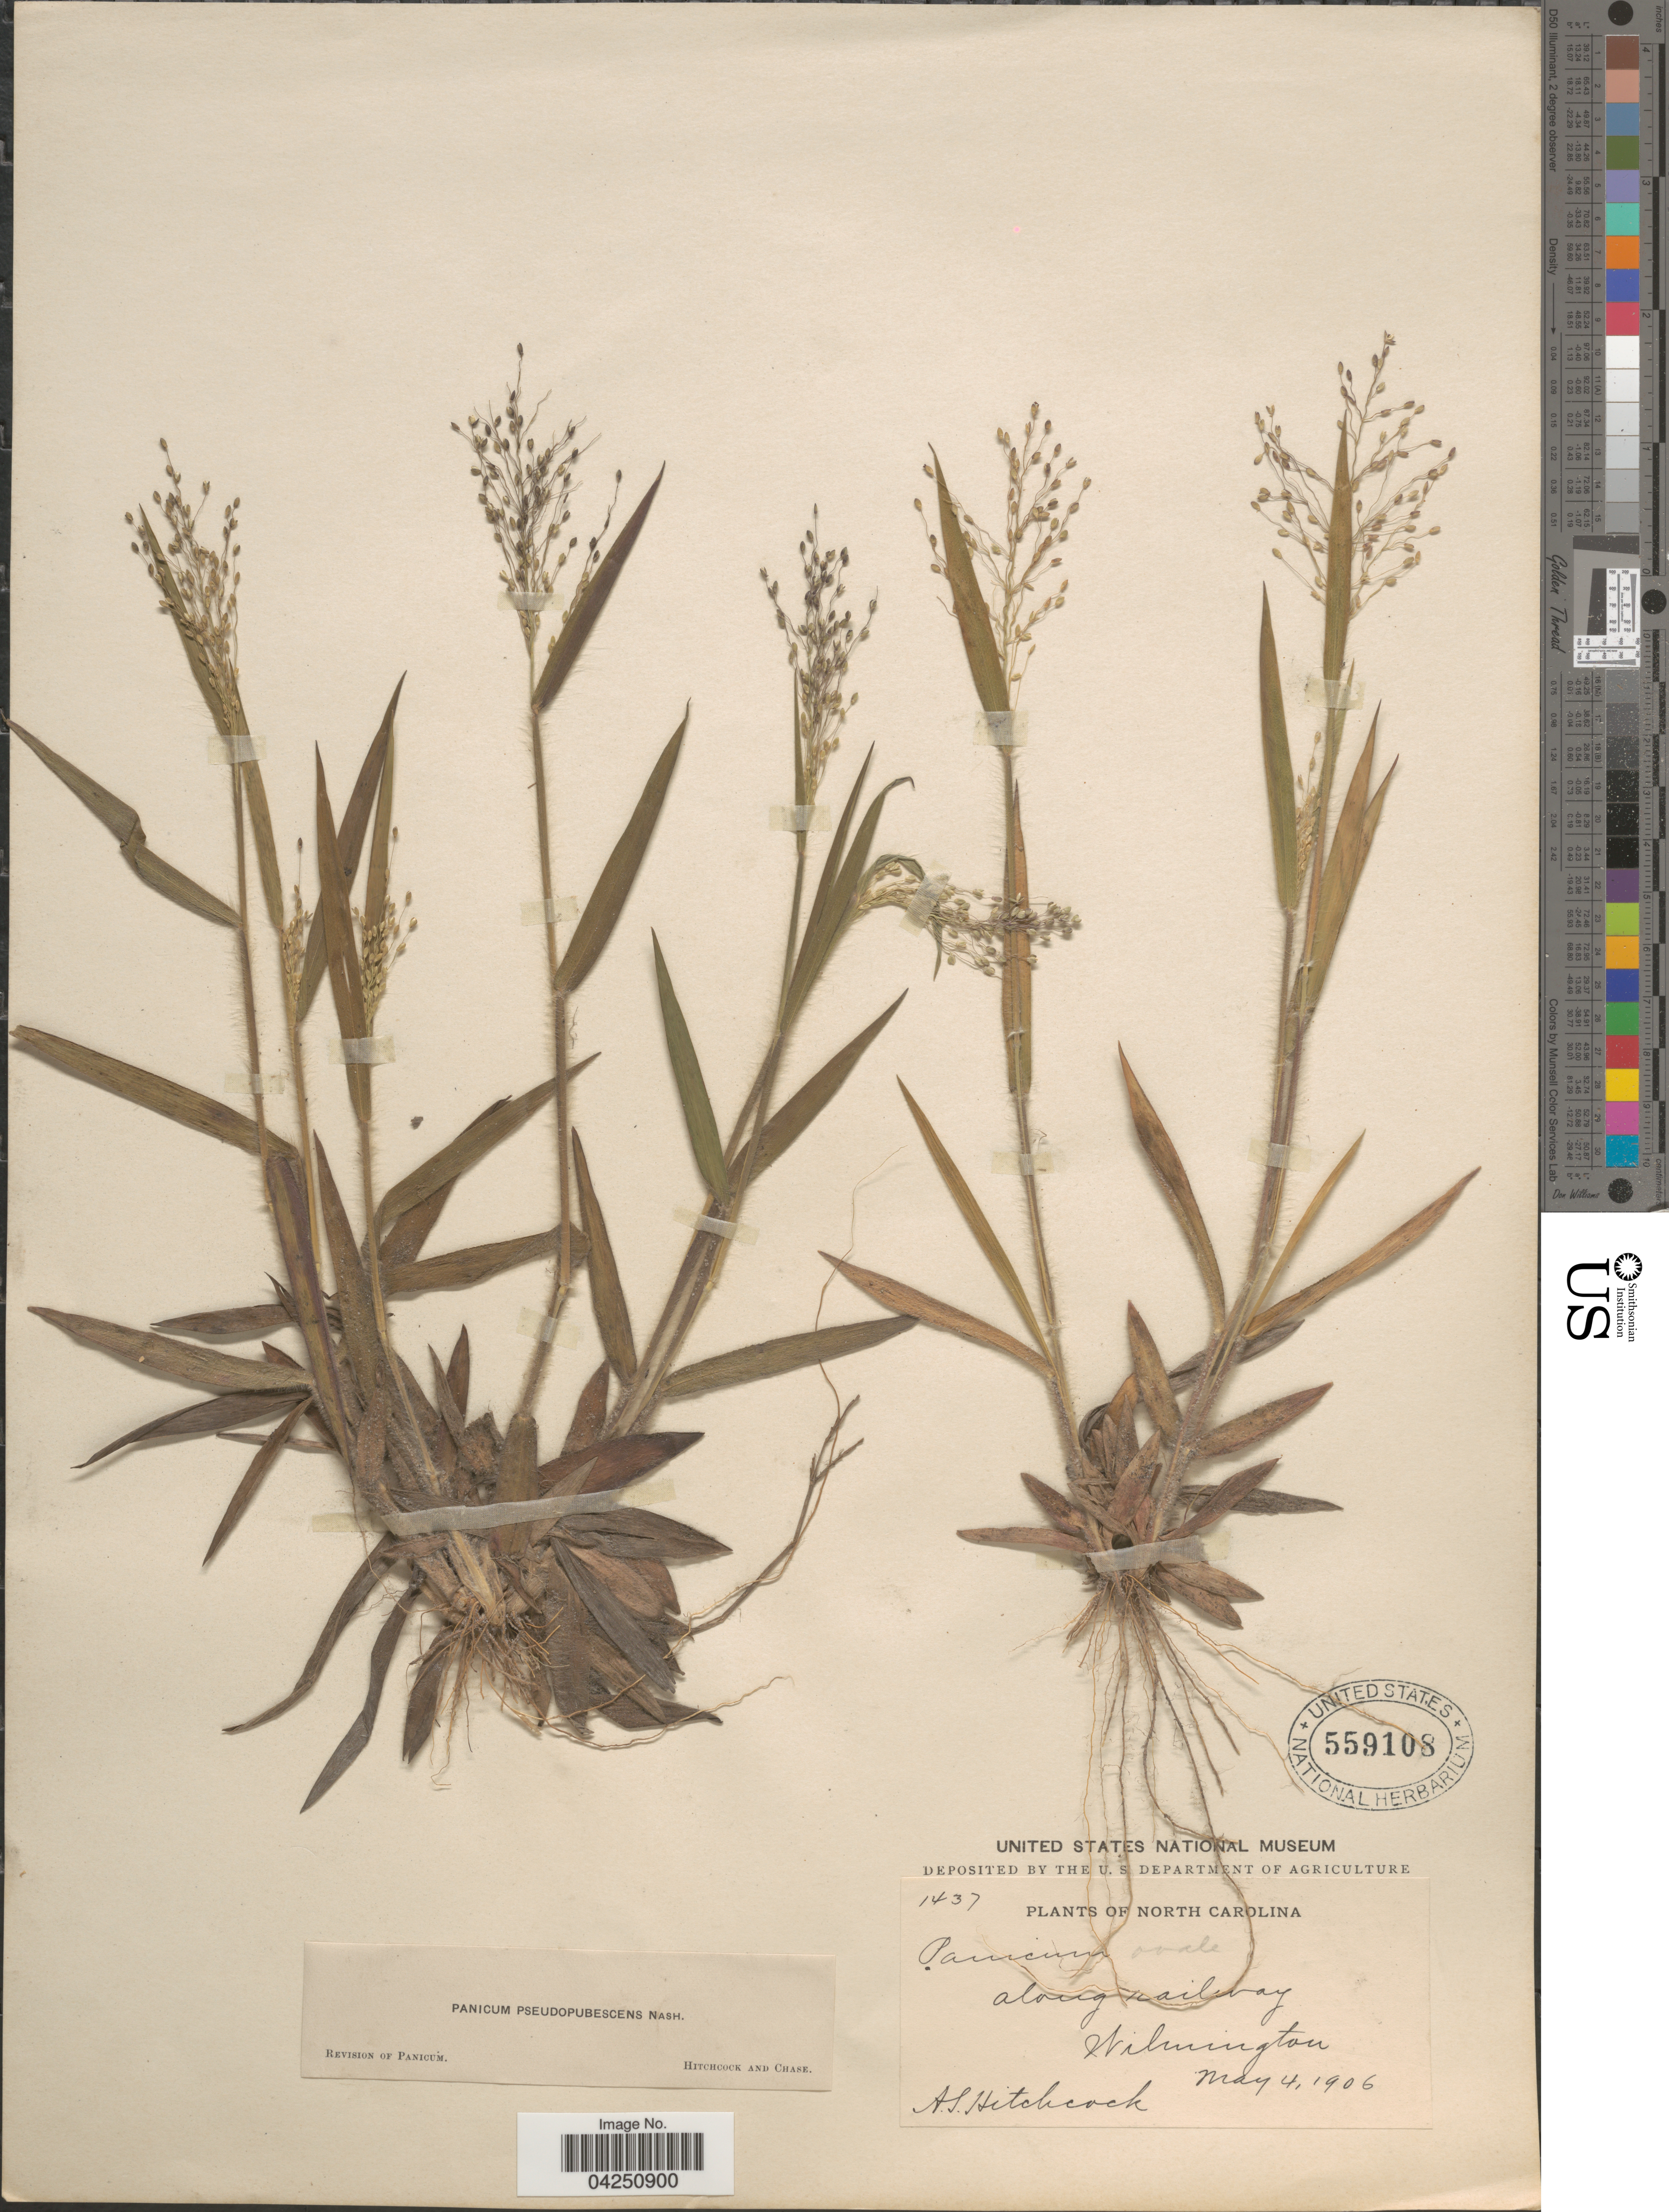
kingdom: Plantae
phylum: Tracheophyta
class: Liliopsida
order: Poales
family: Poaceae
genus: Dichanthelium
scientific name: Dichanthelium acuminatum var. acuminatum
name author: (Sw.) Gould & C.A. Clark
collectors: A. S. Hitchcock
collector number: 1437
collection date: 1906-05-04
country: United States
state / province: North Carolina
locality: Along railway. Wilmington.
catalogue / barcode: US 559108